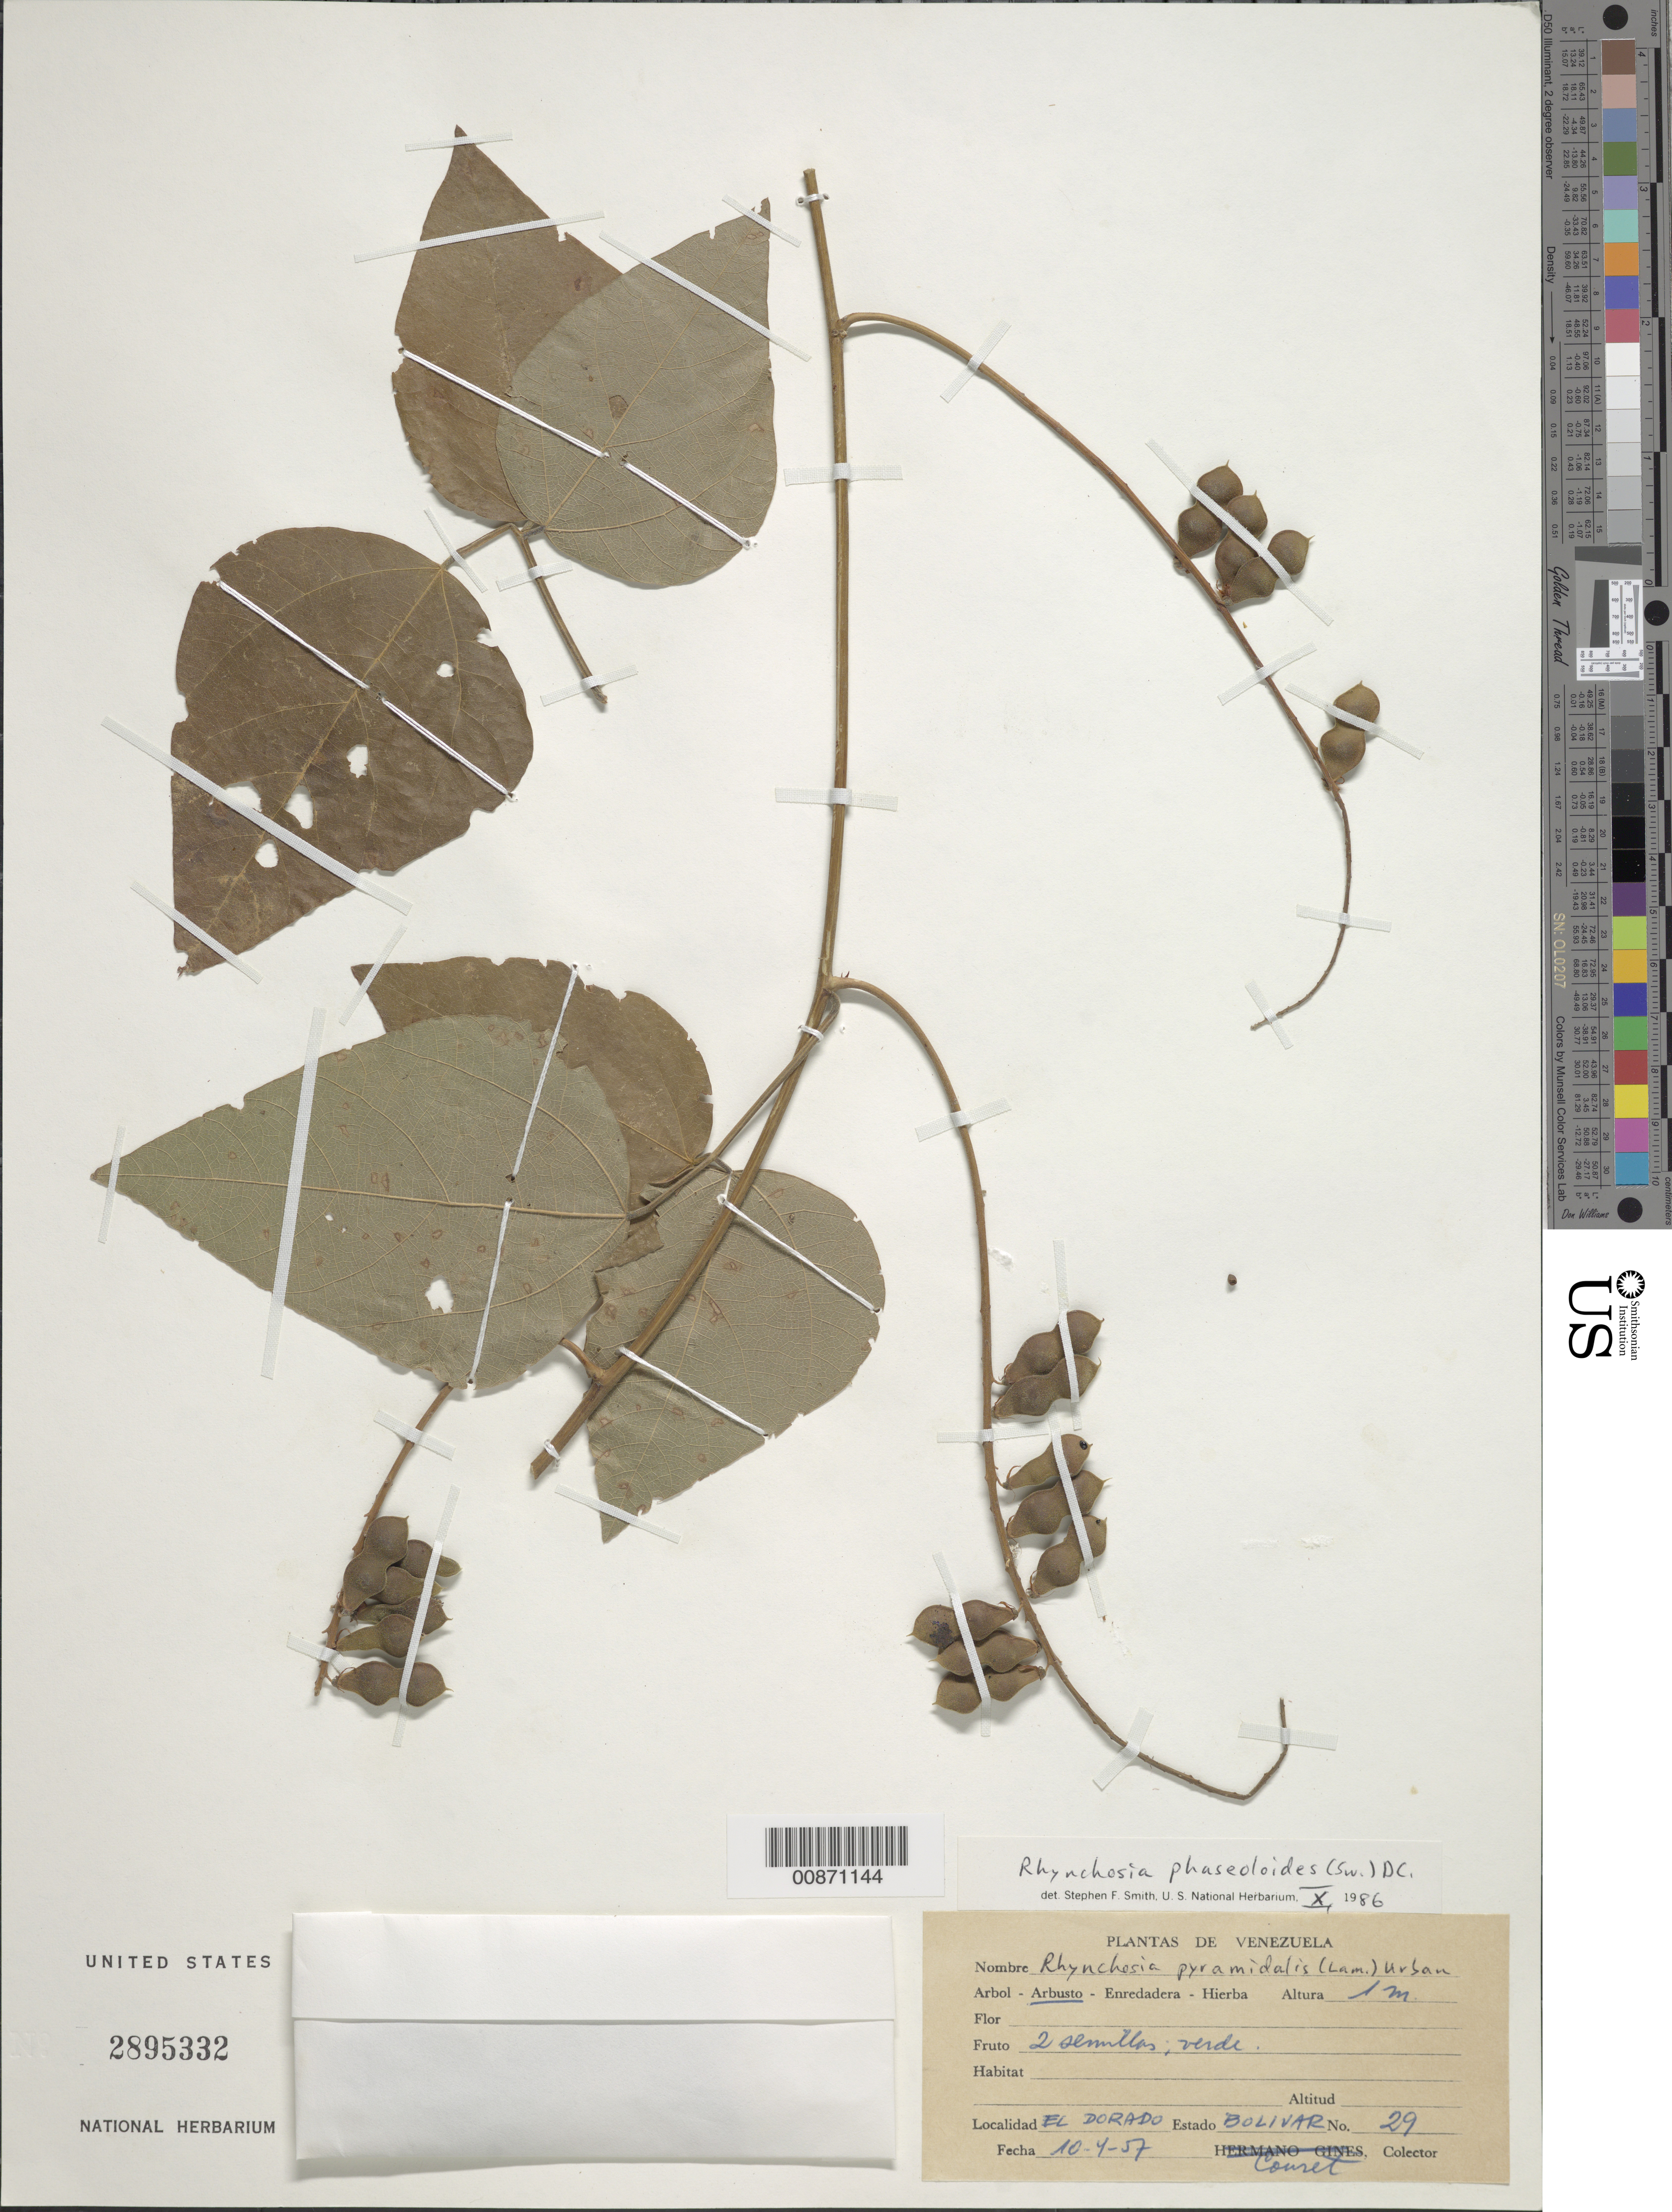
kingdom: Plantae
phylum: Tracheophyta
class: Magnoliopsida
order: Fabales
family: Fabaceae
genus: Rhynchosia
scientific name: Rhynchosia phaseoloides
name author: (Sw.) DC.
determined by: Smith, Stephen F., (US), NMNH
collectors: -. Couret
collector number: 29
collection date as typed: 10-Apr-57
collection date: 1957-04-10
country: Venezuela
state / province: Bolívar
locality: El Dorado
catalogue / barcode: US 2895332